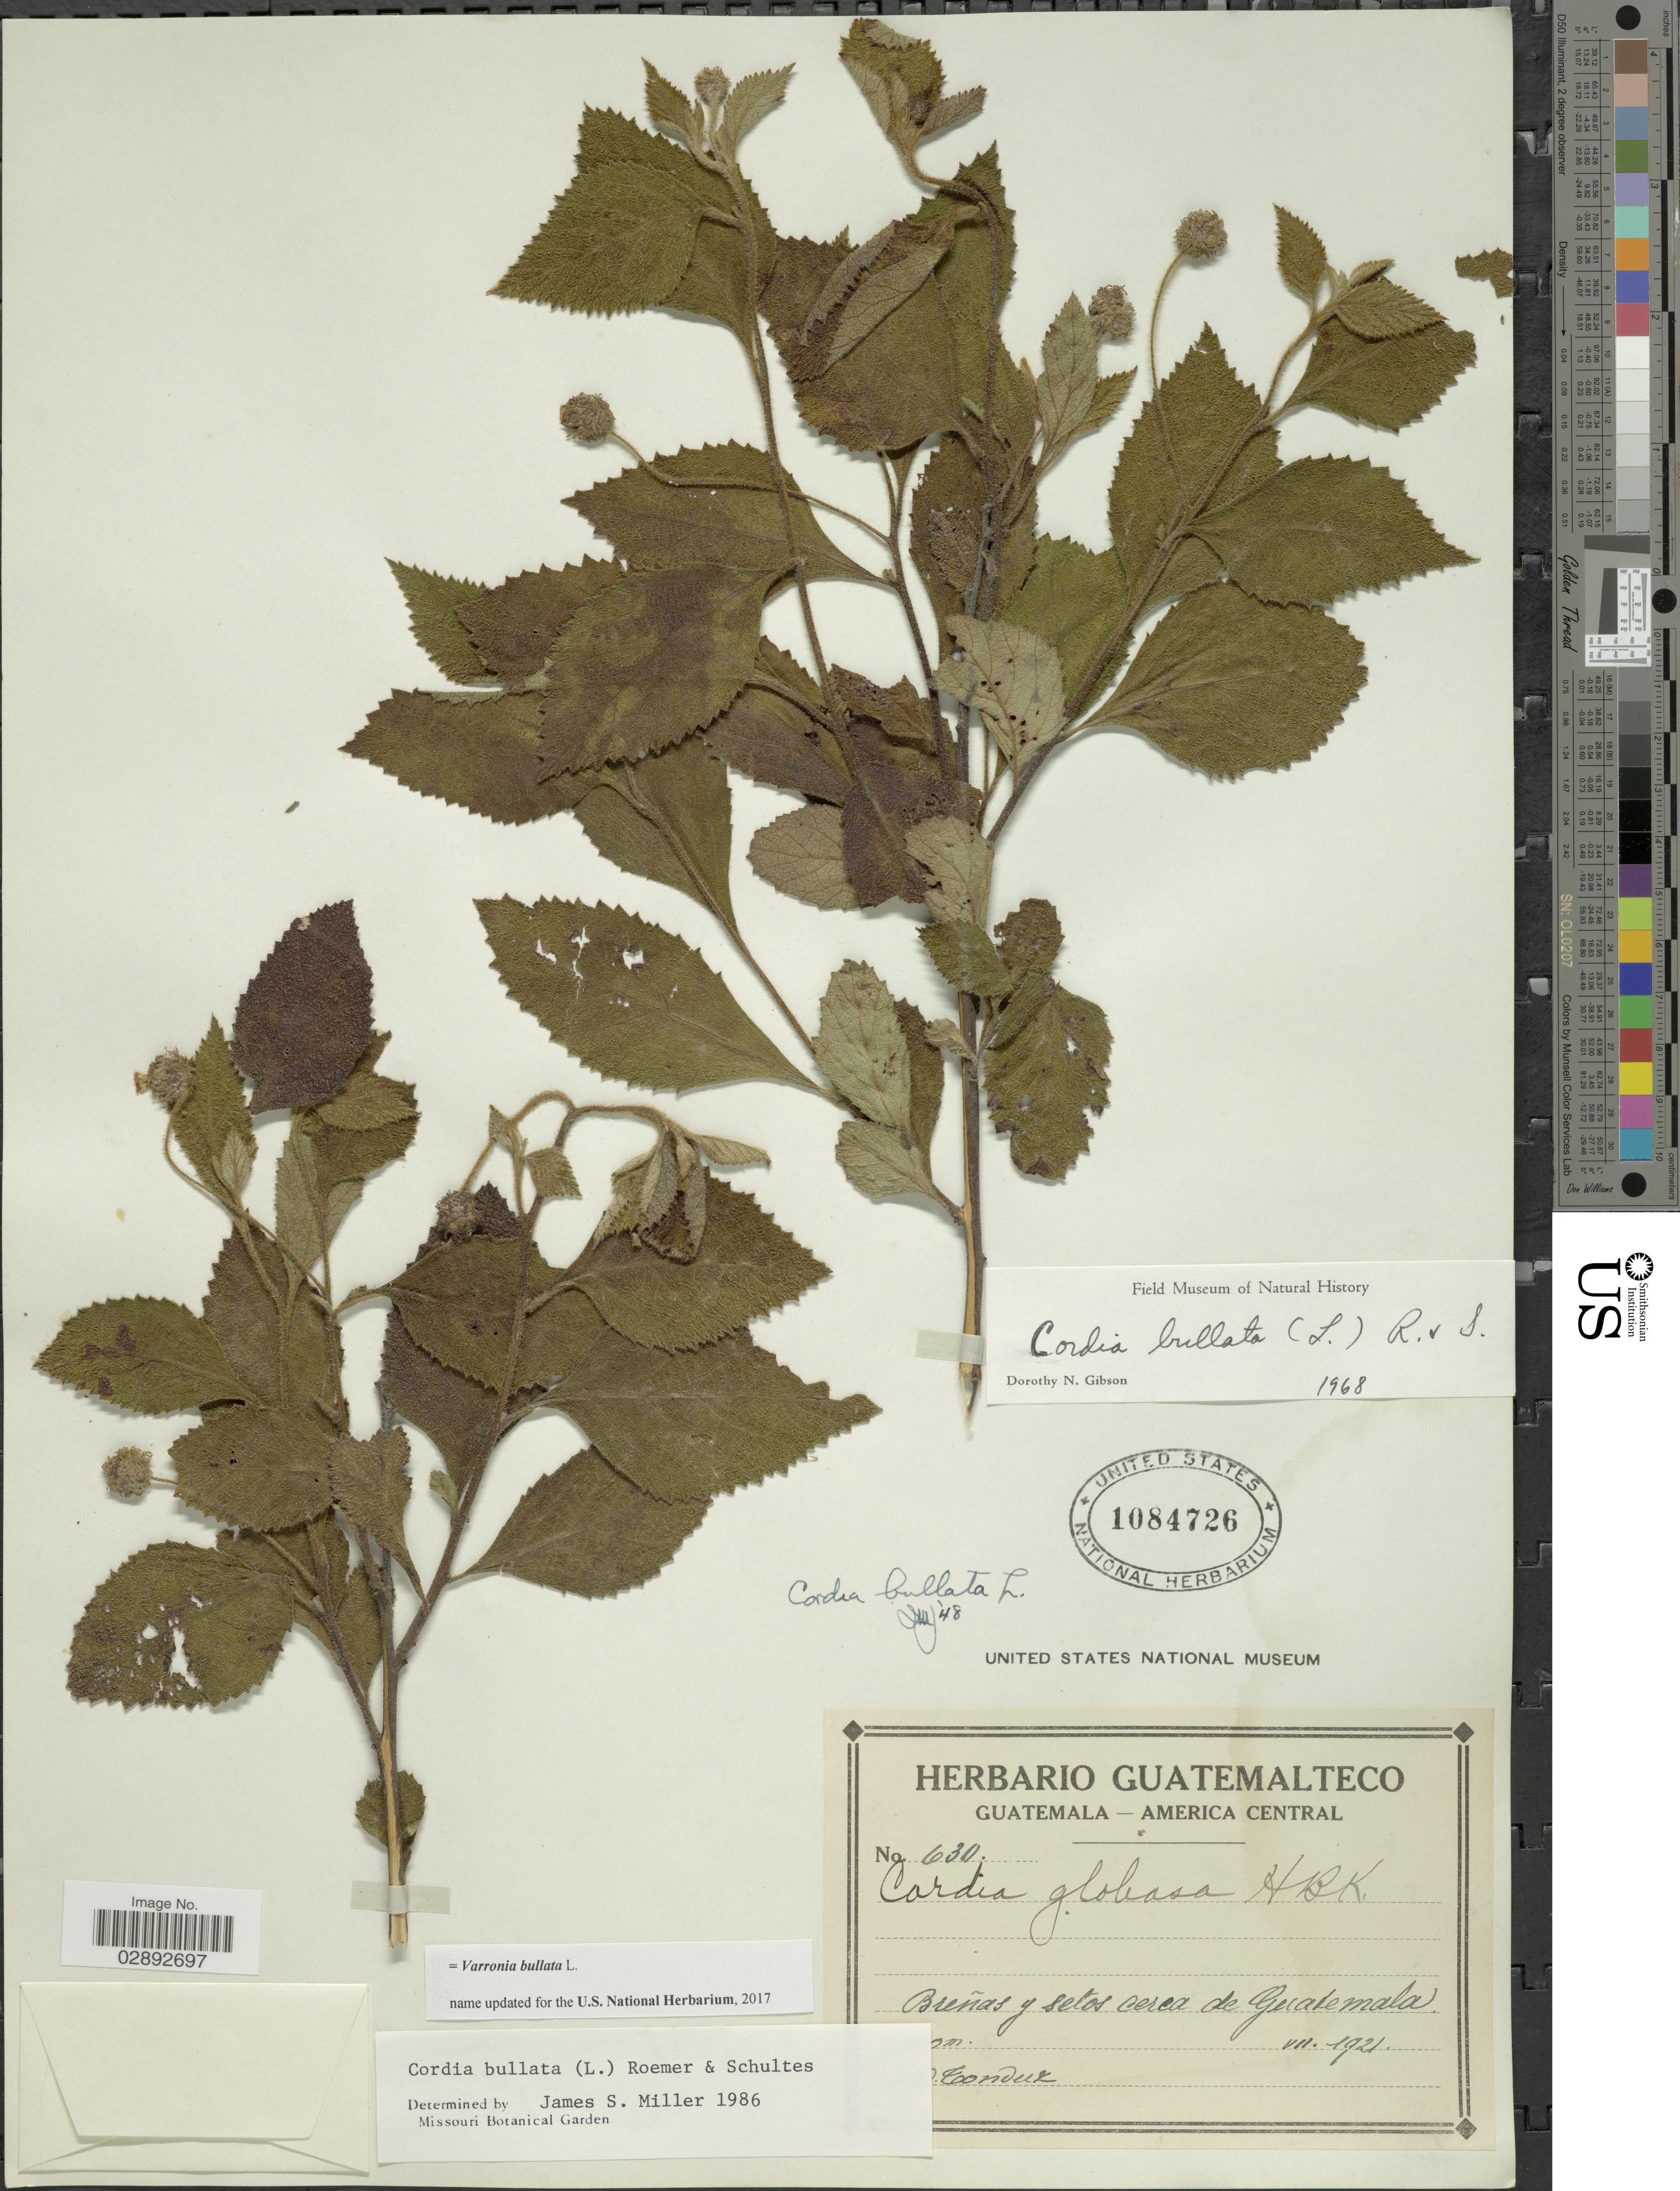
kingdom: Plantae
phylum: Tracheophyta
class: Magnoliopsida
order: Boraginales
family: Cordiaceae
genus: Varronia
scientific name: Varronia bullata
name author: L.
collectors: Tonduz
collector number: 630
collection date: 1921-07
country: Guatemala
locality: Breñas y setos cerca de Guatemala.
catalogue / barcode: US 1084726